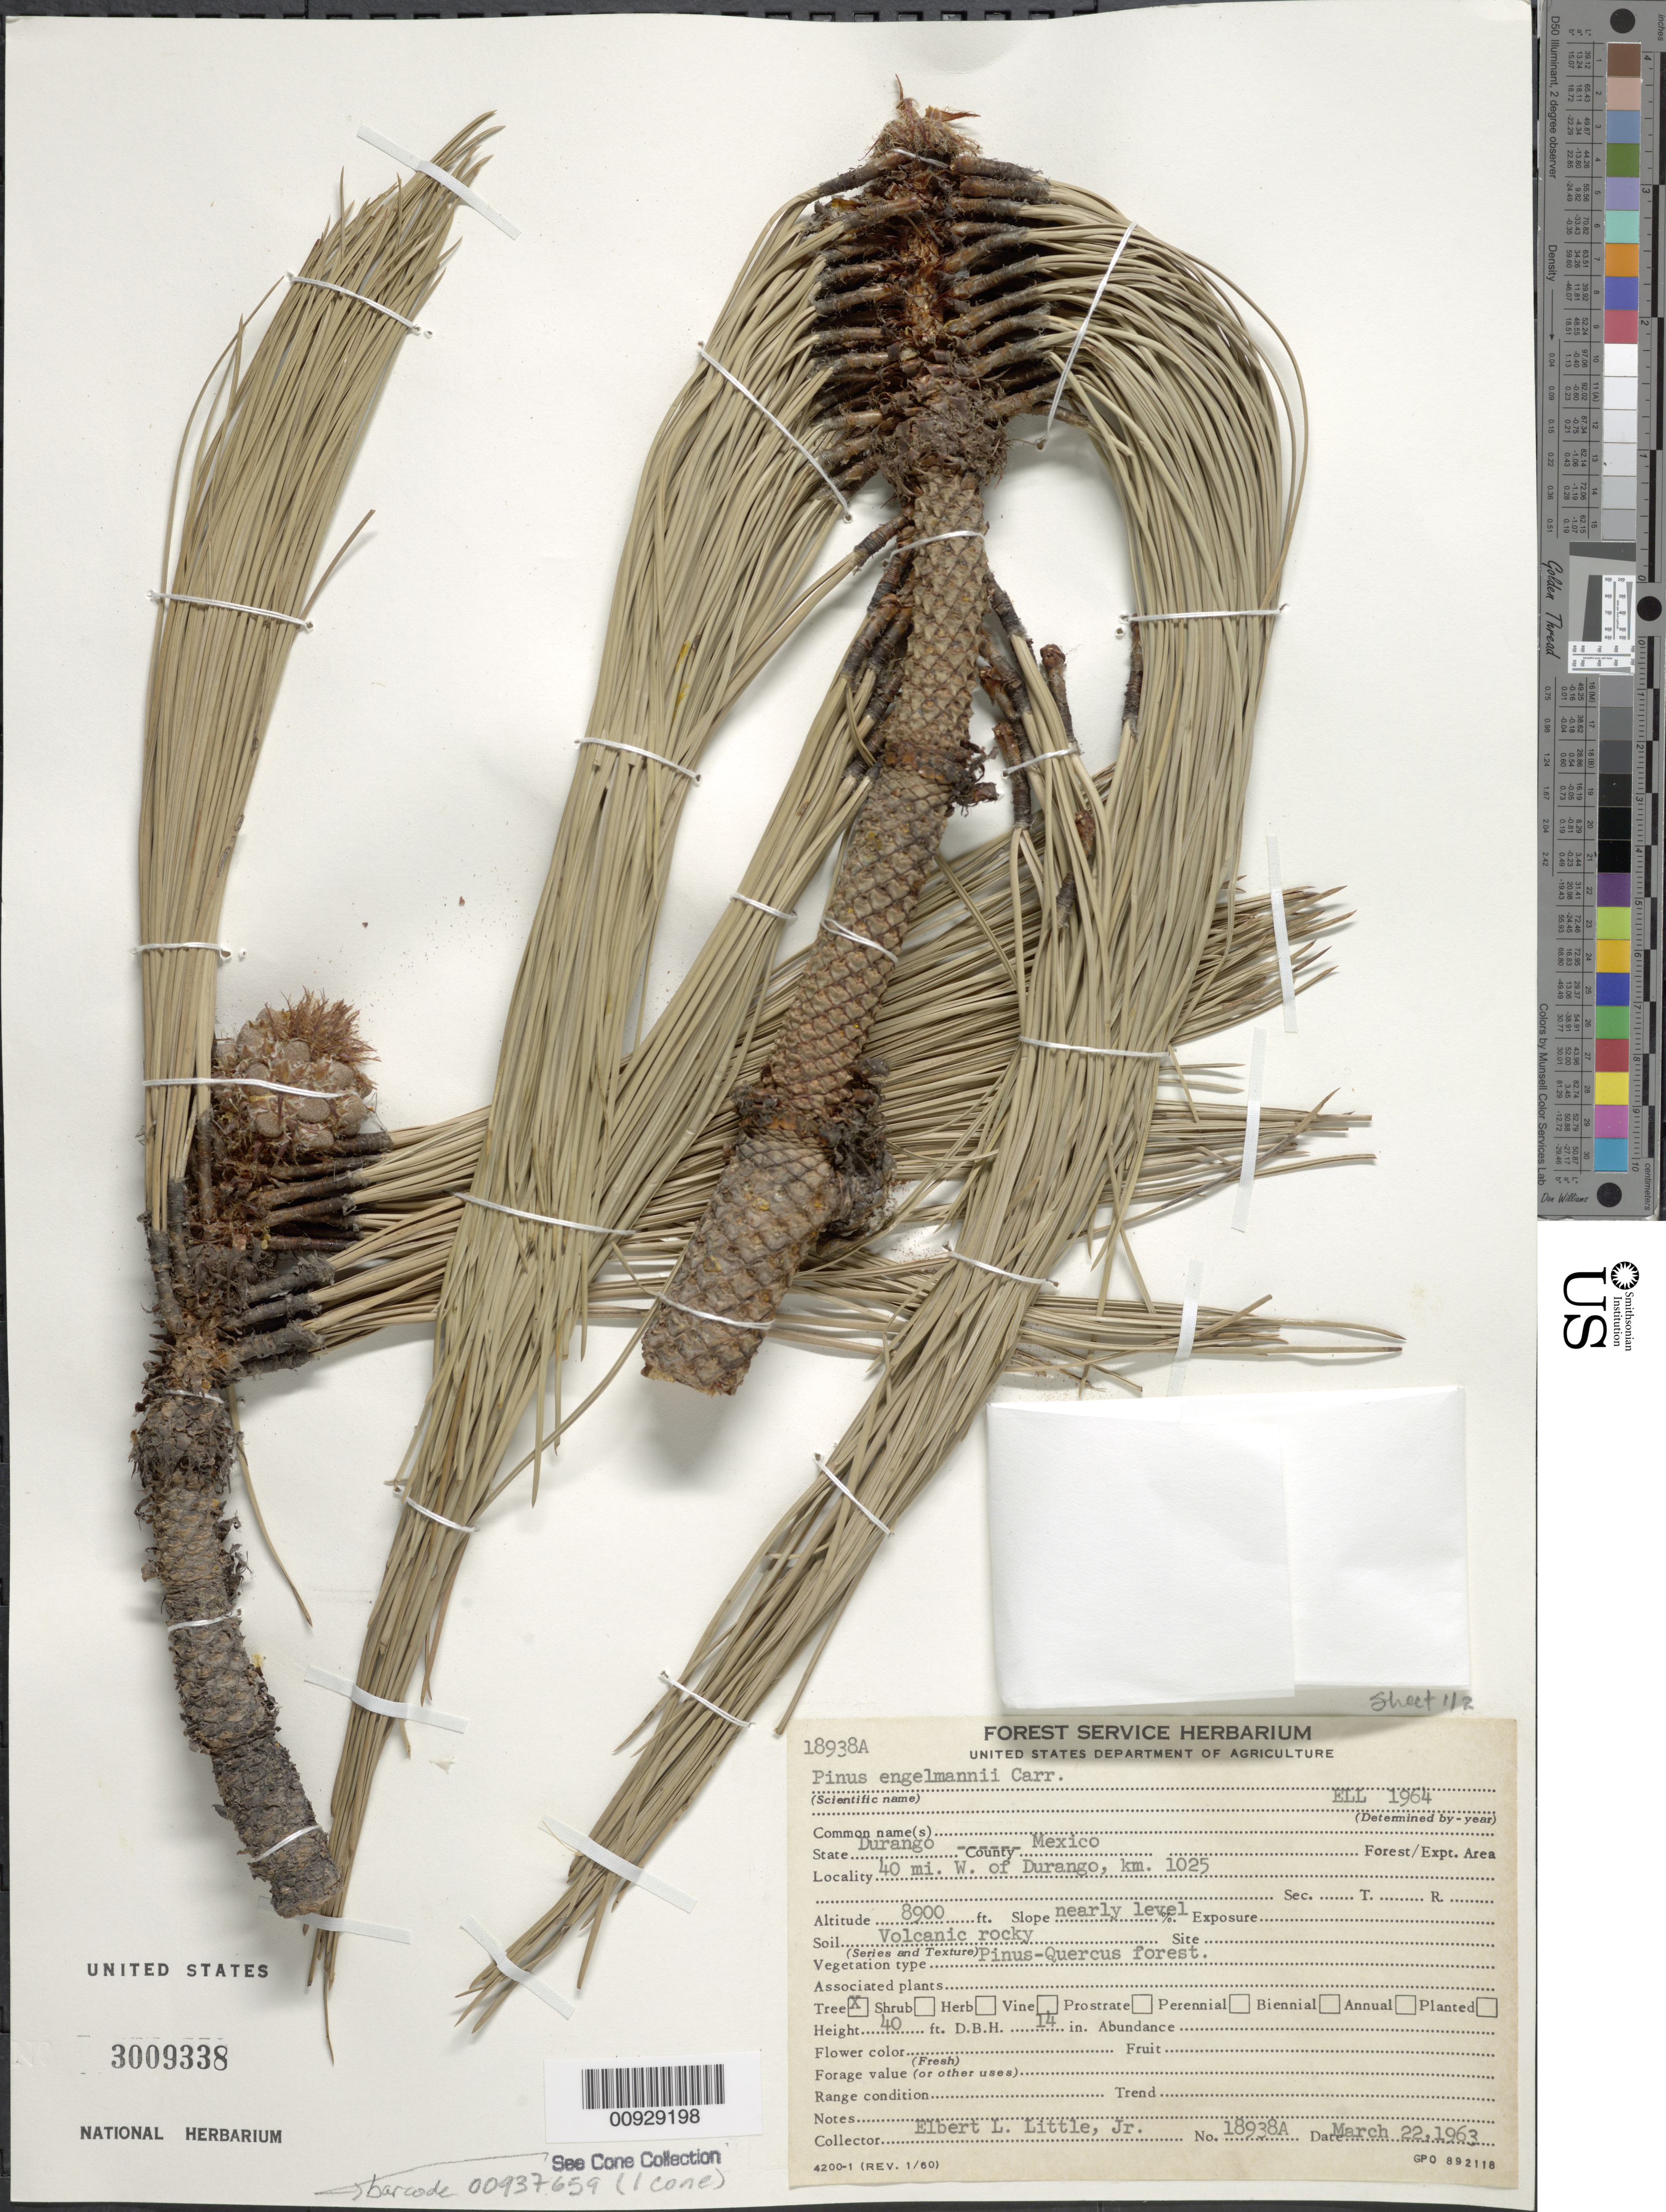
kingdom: Plantae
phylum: Tracheophyta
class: Pinopsida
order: Pinales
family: Pinaceae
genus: Pinus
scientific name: Pinus engelmannii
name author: Carrière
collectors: E. L. Little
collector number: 18938 A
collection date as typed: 22 Mar 1963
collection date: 1963-03-22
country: Mexico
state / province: Durango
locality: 40 mi. W of Durango, km. 1025.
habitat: Pinus-Quercus forest. Slope nearly level. Soil volcanic rocky.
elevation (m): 2713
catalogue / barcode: US 3009338